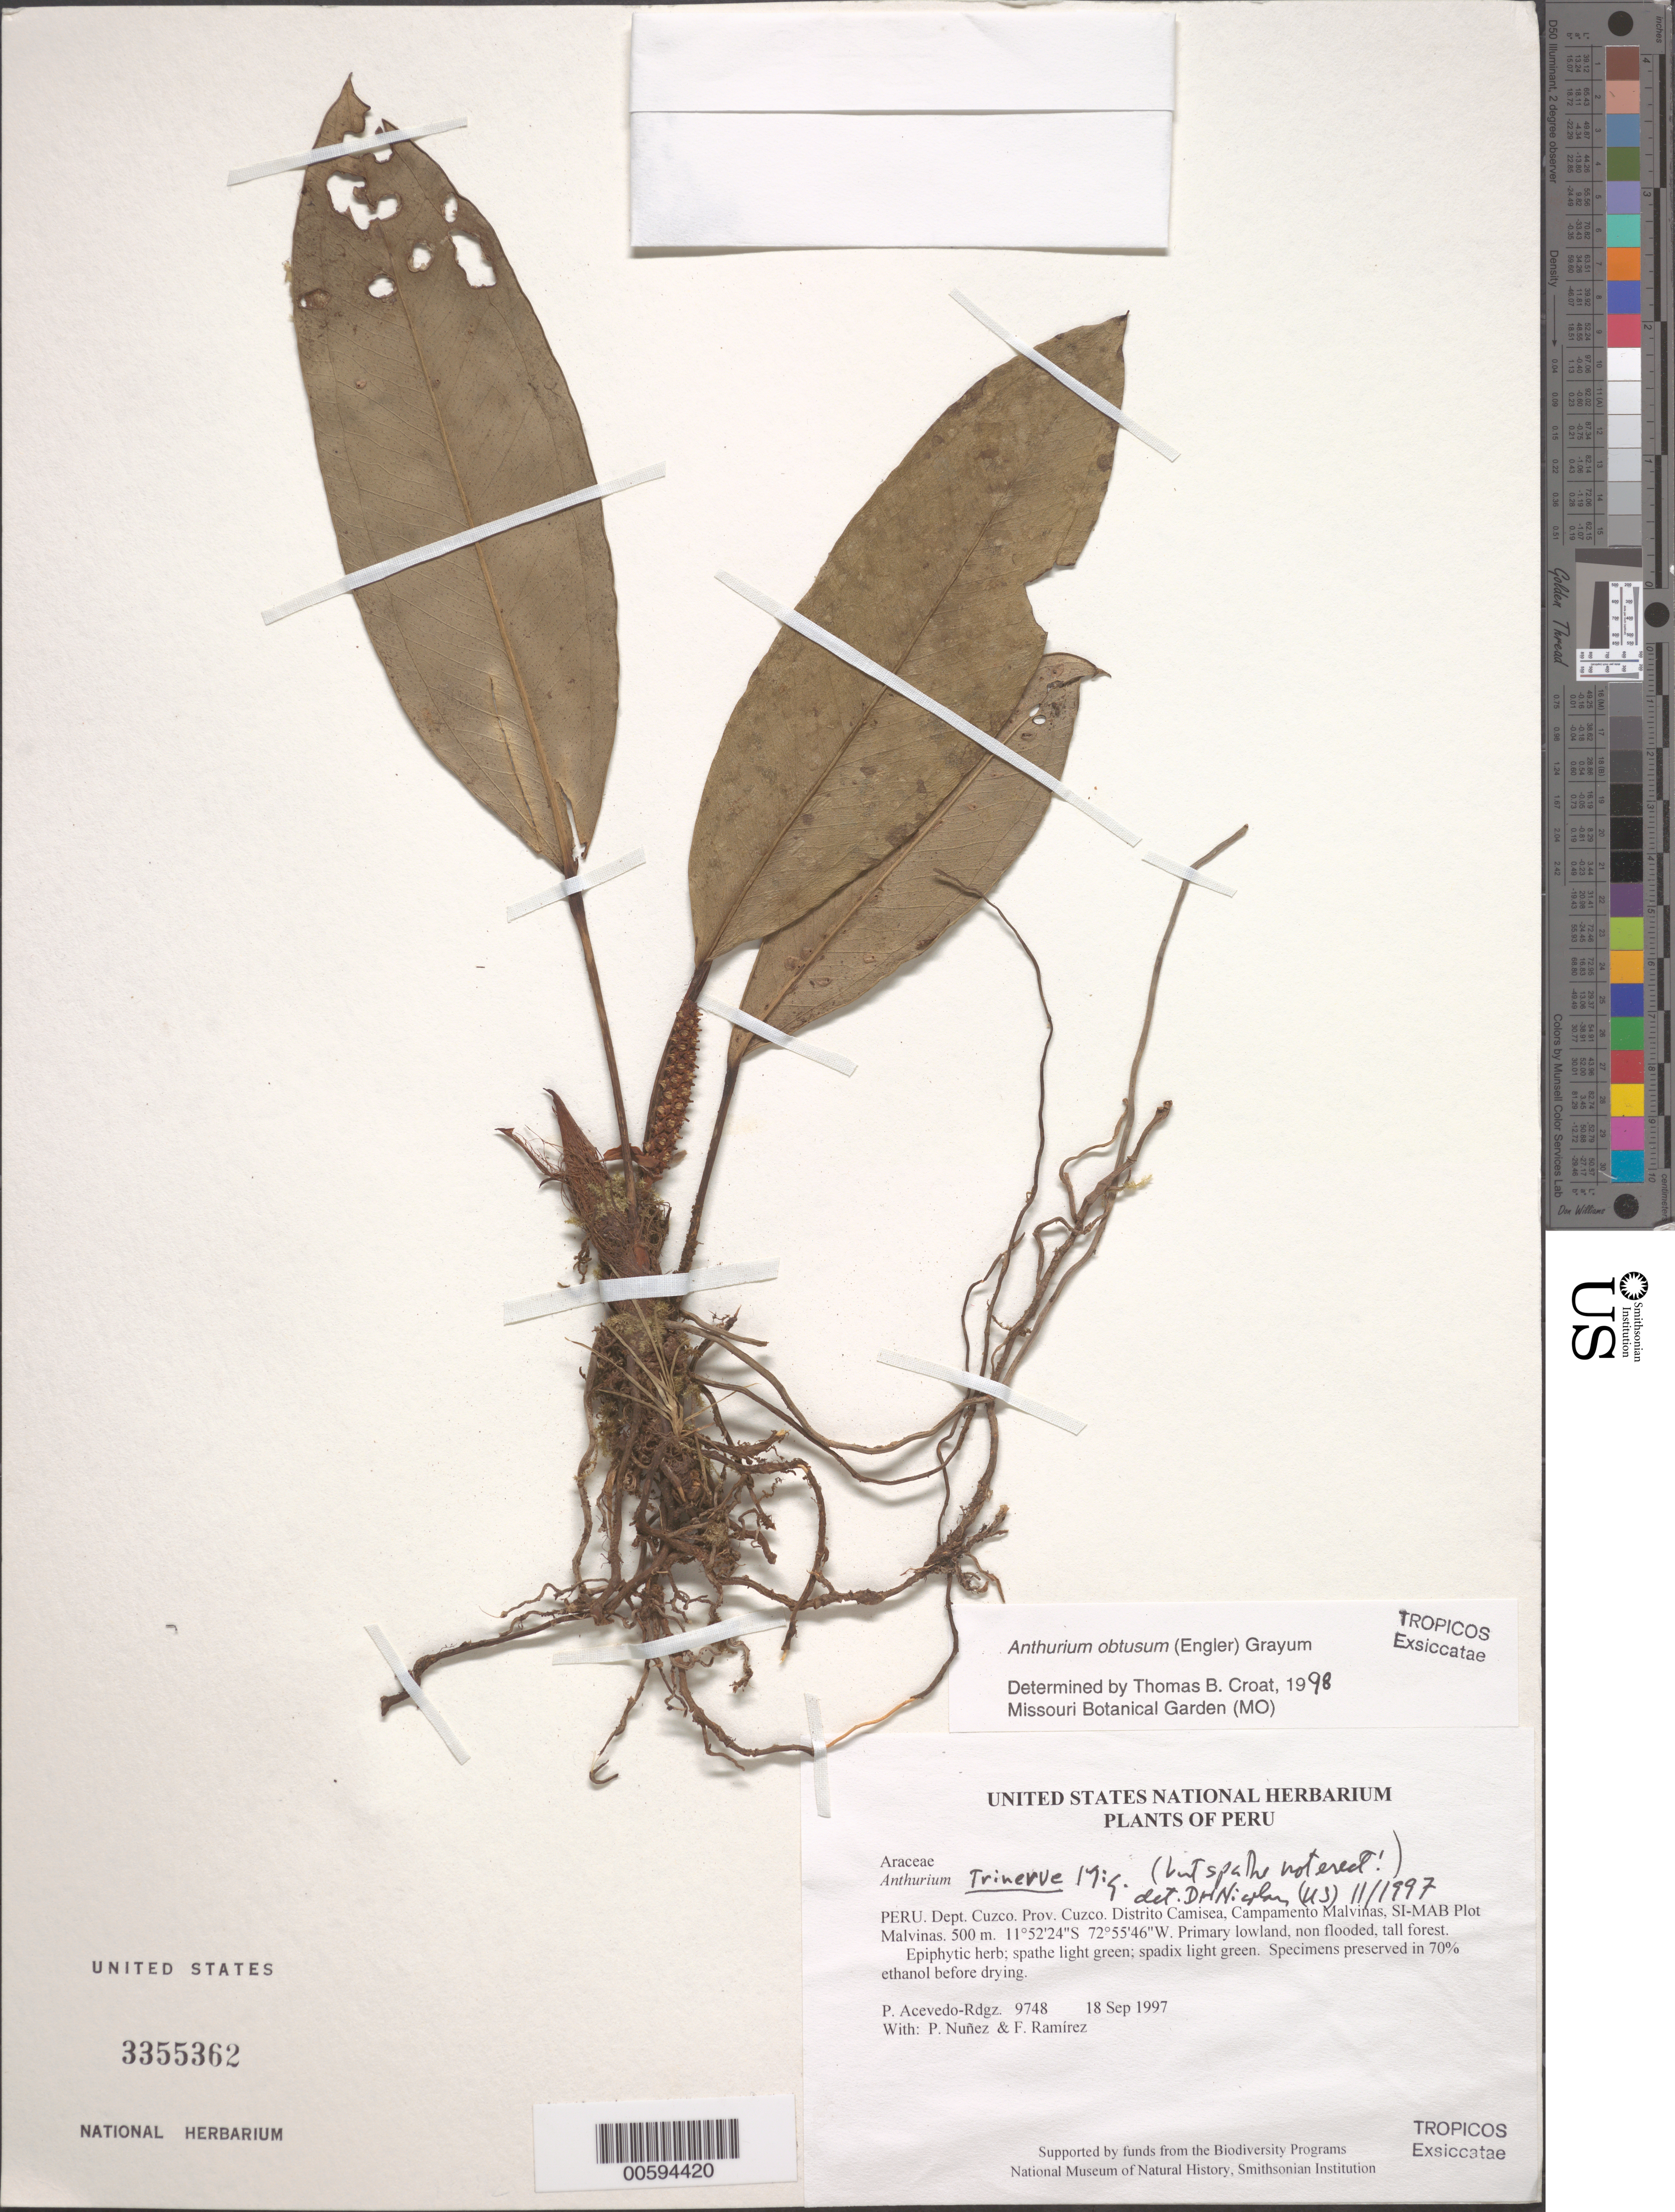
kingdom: Plantae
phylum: Tracheophyta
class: Liliopsida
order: Alismatales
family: Araceae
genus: Anthurium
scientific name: Anthurium obtusum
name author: (Engl.) Grayum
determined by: Croat, Thomas B., Missouri Botanical Garden (MO)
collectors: P. Acevedo-Rodr., P. Nuñez V. & F. Ramirez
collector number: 9748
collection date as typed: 18 Sep 1997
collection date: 1997-09-18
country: Peru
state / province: Cusco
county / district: Cusco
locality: Distrito Camisea, Campamento Malvinas, SI-MAB Plot Malvinas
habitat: Primary lowland, non flooded, tall forest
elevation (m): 500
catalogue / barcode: US 3355362